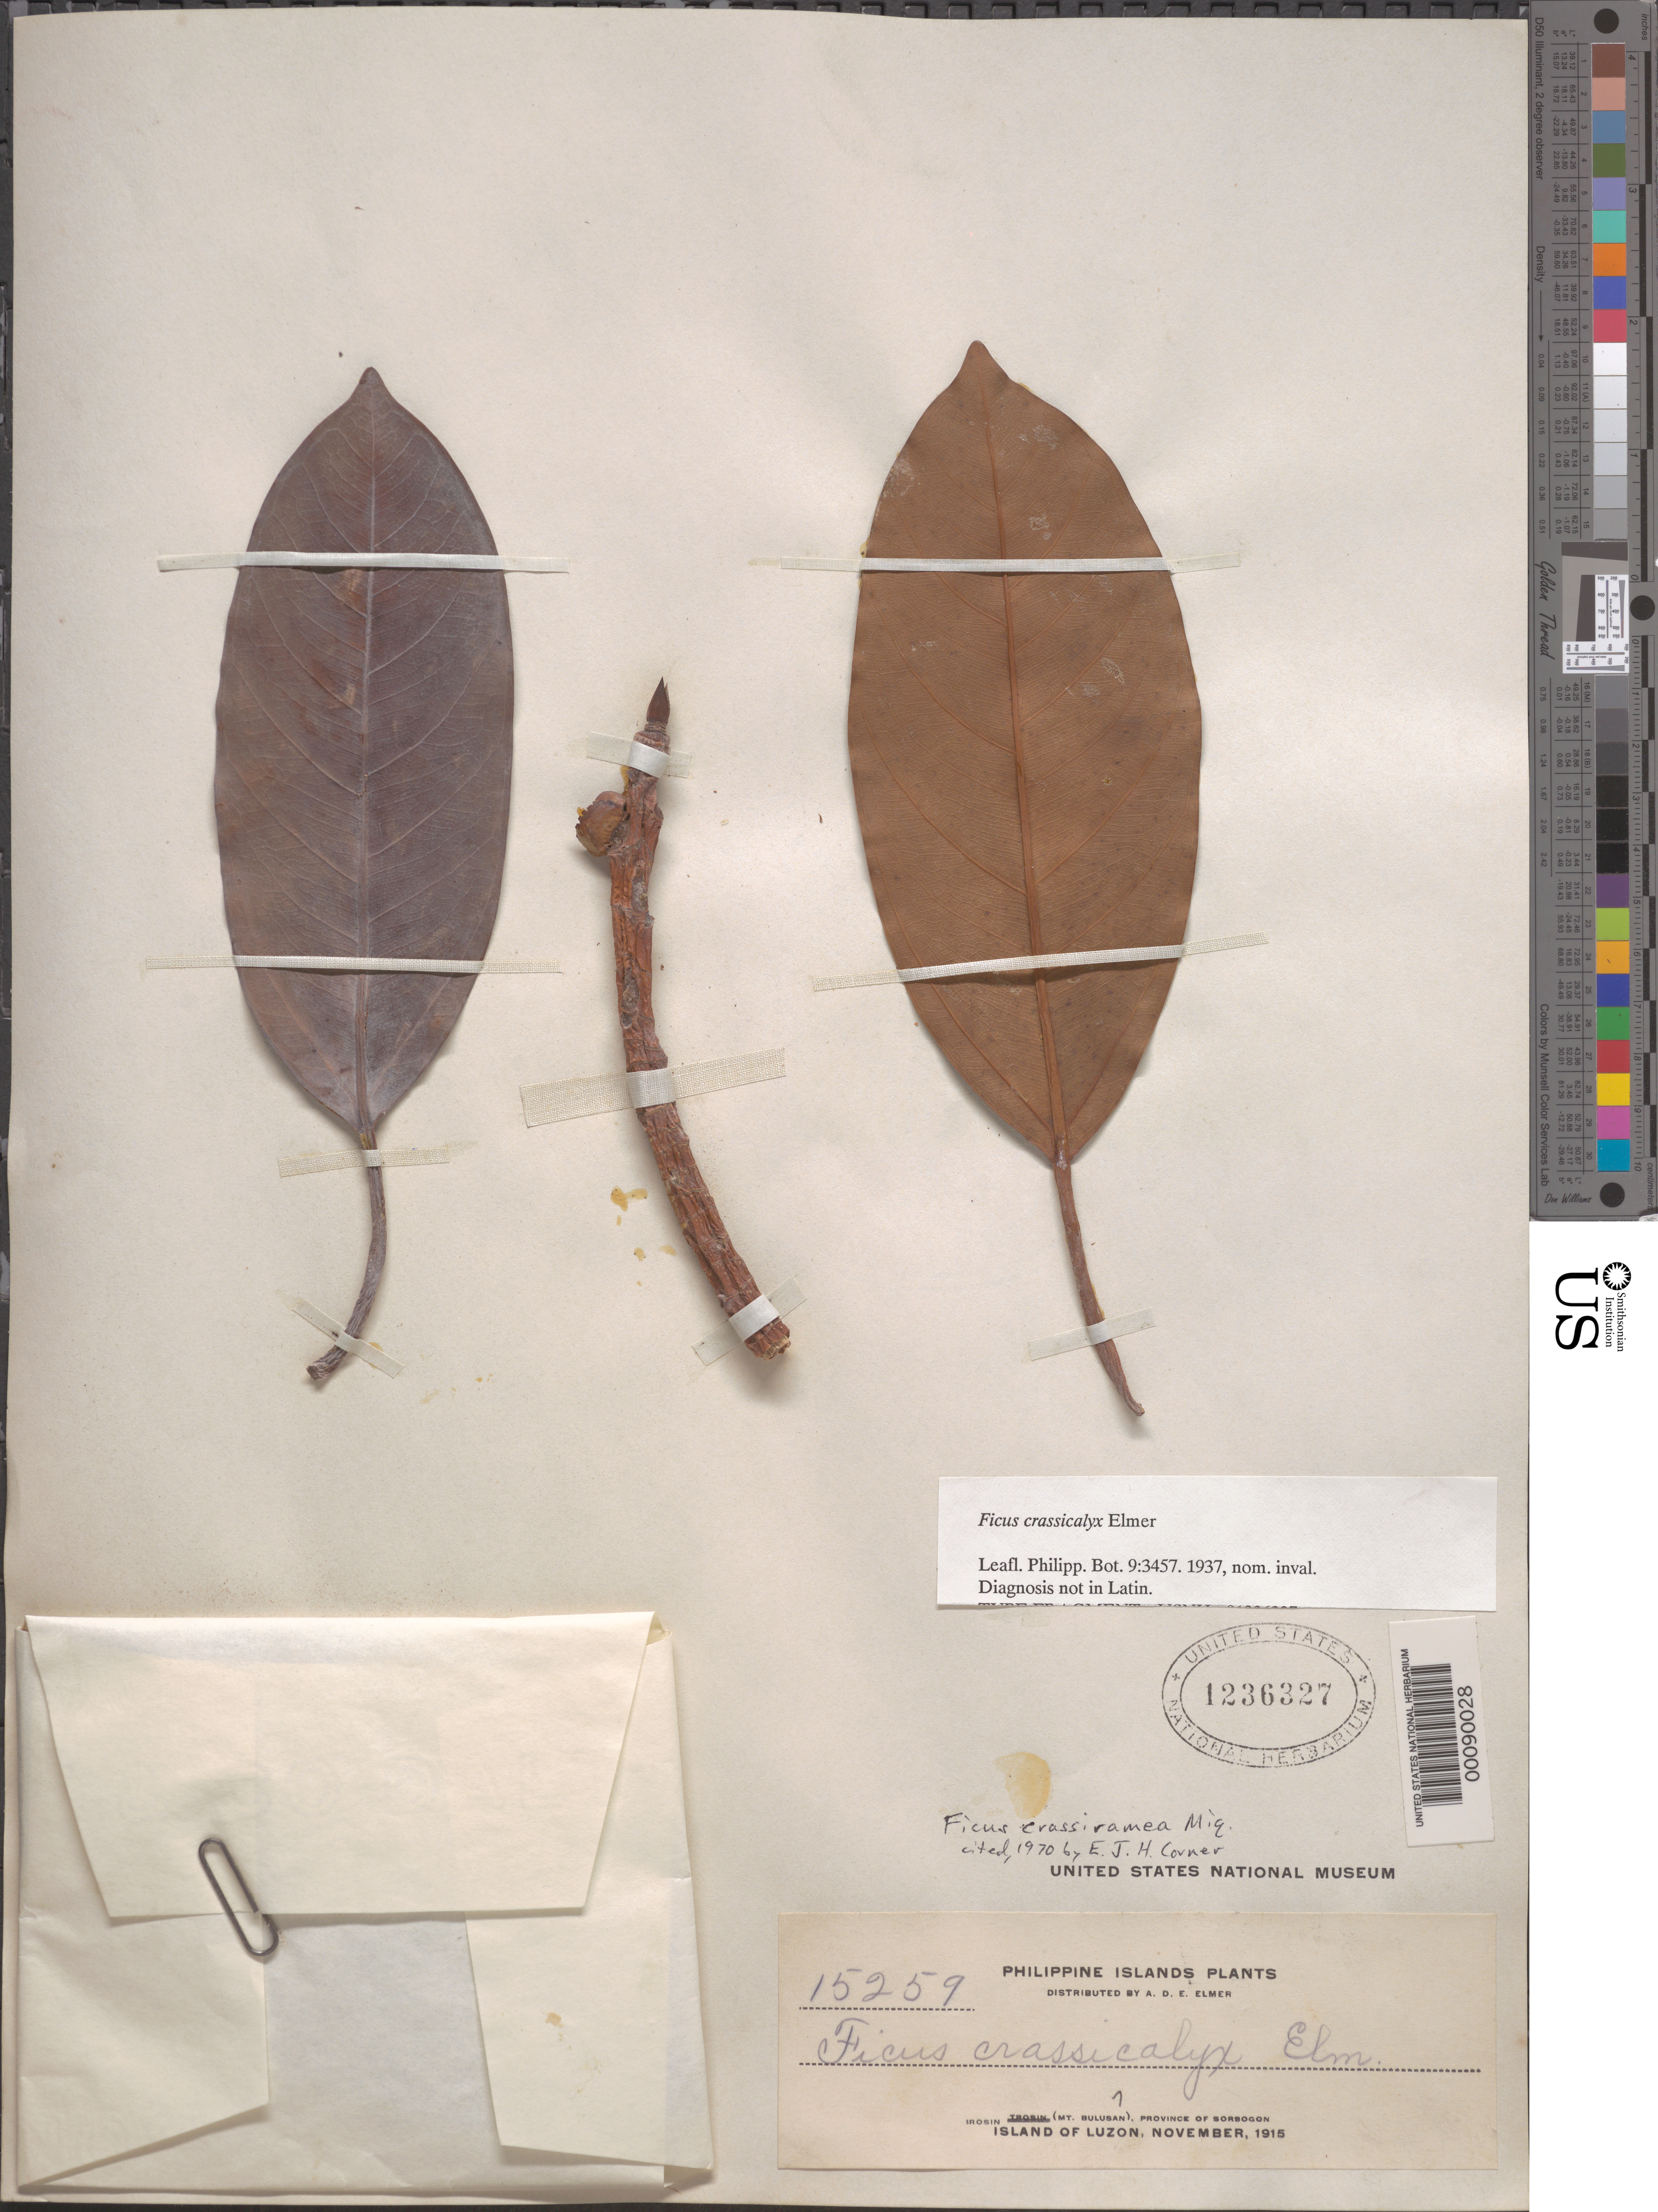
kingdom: Plantae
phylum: Tracheophyta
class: Magnoliopsida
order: Rosales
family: Moraceae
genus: Ficus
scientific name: Ficus crassicalyx Elmer, nom. inval.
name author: Elmer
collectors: A. D. E. Elmer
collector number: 15259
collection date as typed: Nov 1915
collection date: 1915-11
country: Philippines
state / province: Bicol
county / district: Sorsogon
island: Luzon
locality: Irosin, Mt. Bulusan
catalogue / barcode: US 1236327